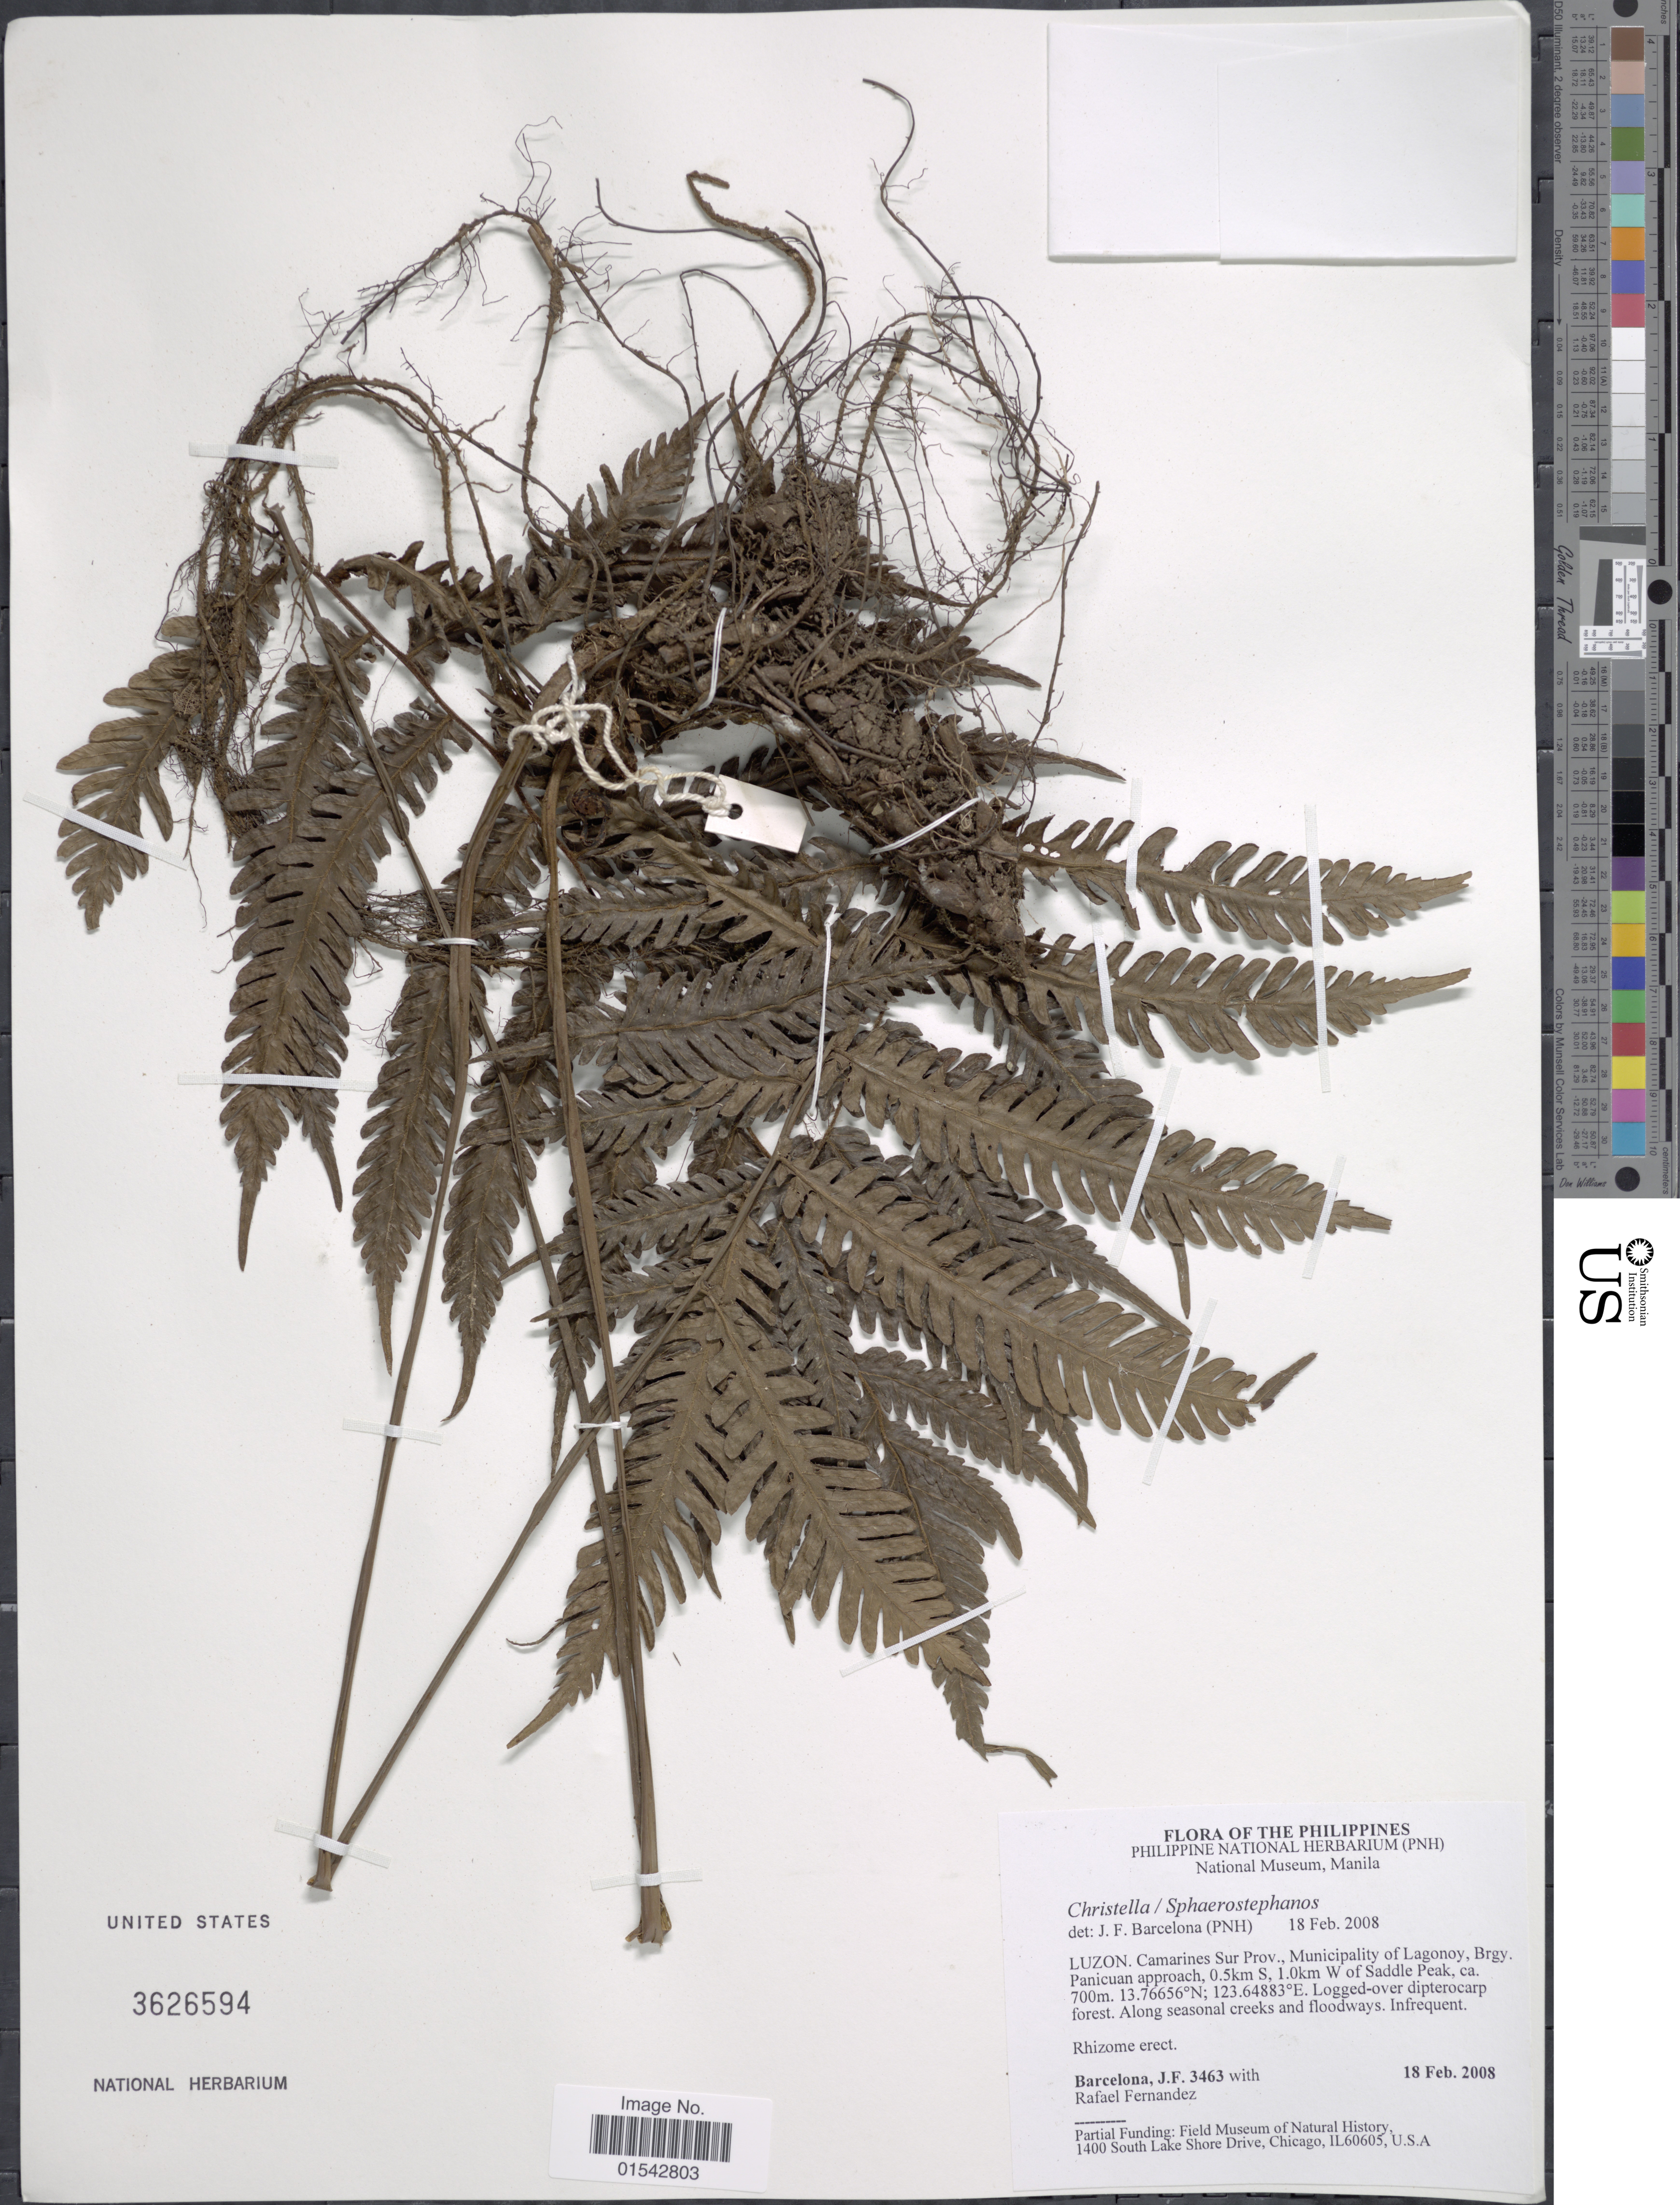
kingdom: Plantae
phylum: Tracheophyta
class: Polypodiopsida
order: Polypodiales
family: Thelypteridaceae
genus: Cyclosorus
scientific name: Cyclosorus sp.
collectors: J. F. Barcelona & R. Fernandez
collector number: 3463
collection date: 2008-02-18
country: Philippines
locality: Philippines, Luzon, Camarines Sur Prov., Municipality of Lagony, Brgy., Panicuan approach, 0,5km S, 1.0km W of Saddle Peak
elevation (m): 700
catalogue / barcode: US 3626594